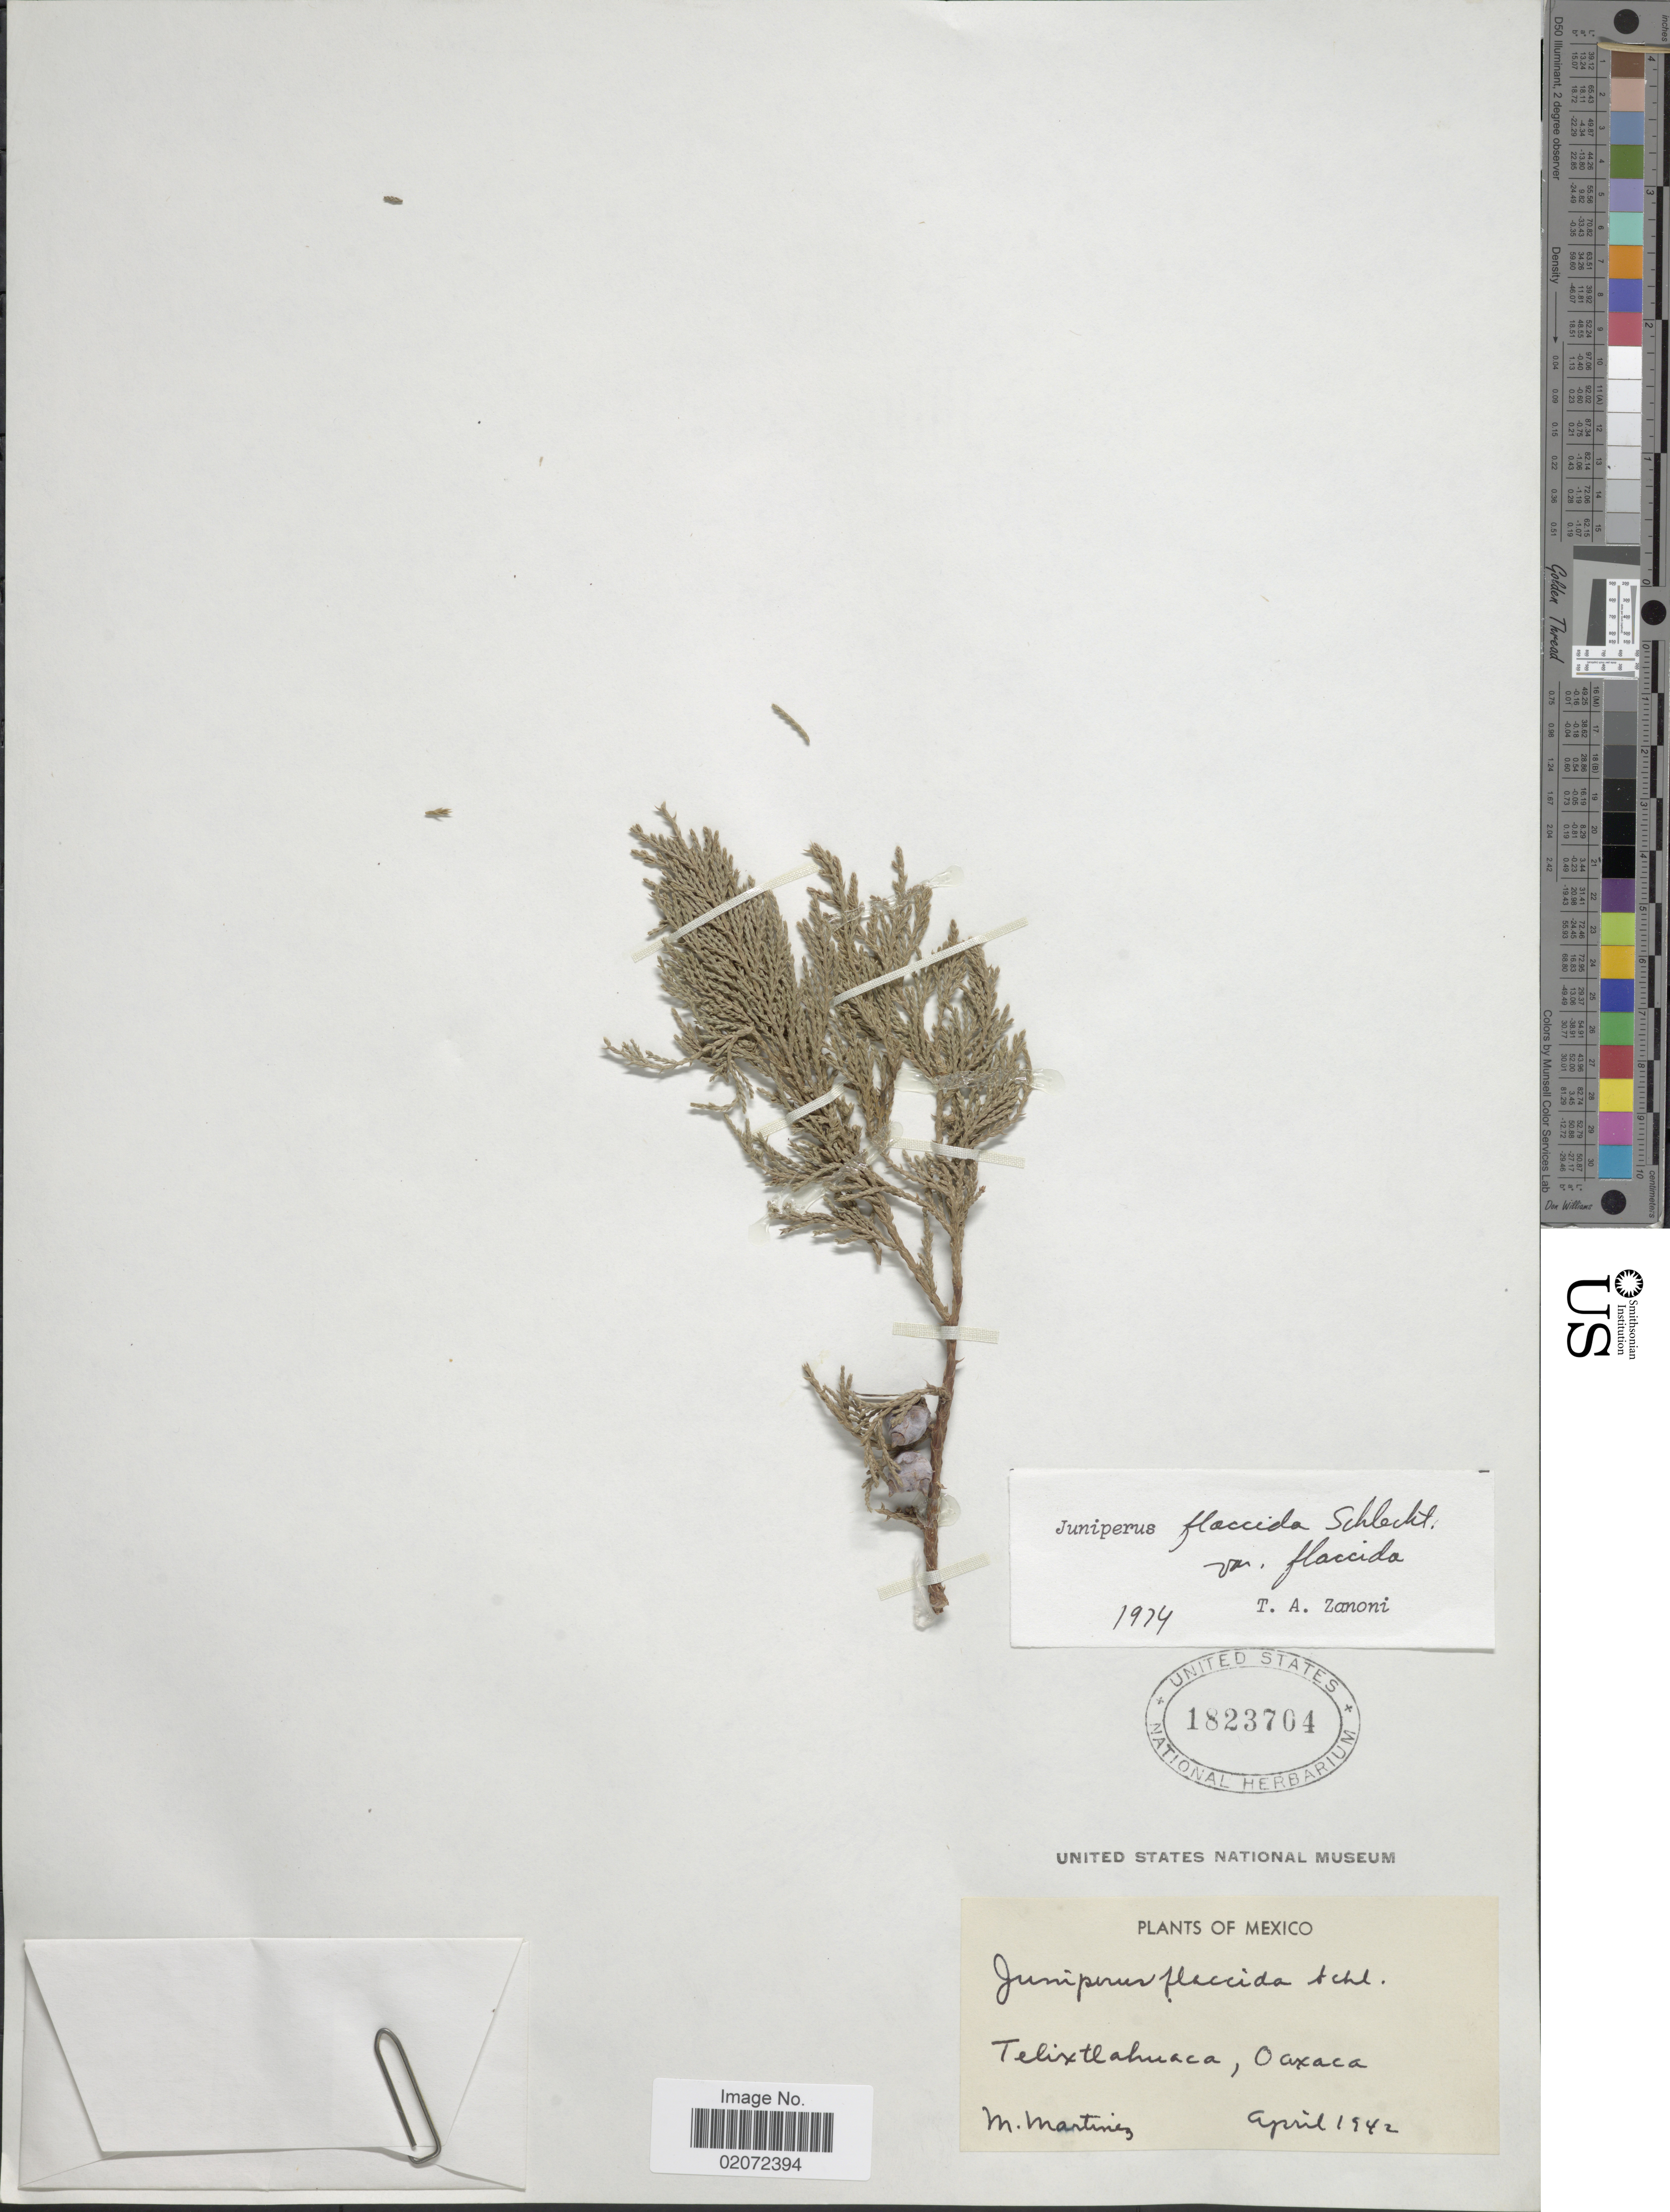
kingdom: Plantae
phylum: Tracheophyta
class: Pinopsida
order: Pinales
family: Cupressaceae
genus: Juniperus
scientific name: Juniperus flaccida var. flaccida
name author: Schltdl.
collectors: M. Martinez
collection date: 1942-04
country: Mexico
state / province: Oaxaca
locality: Telixtlahuaca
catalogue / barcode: US 1823704